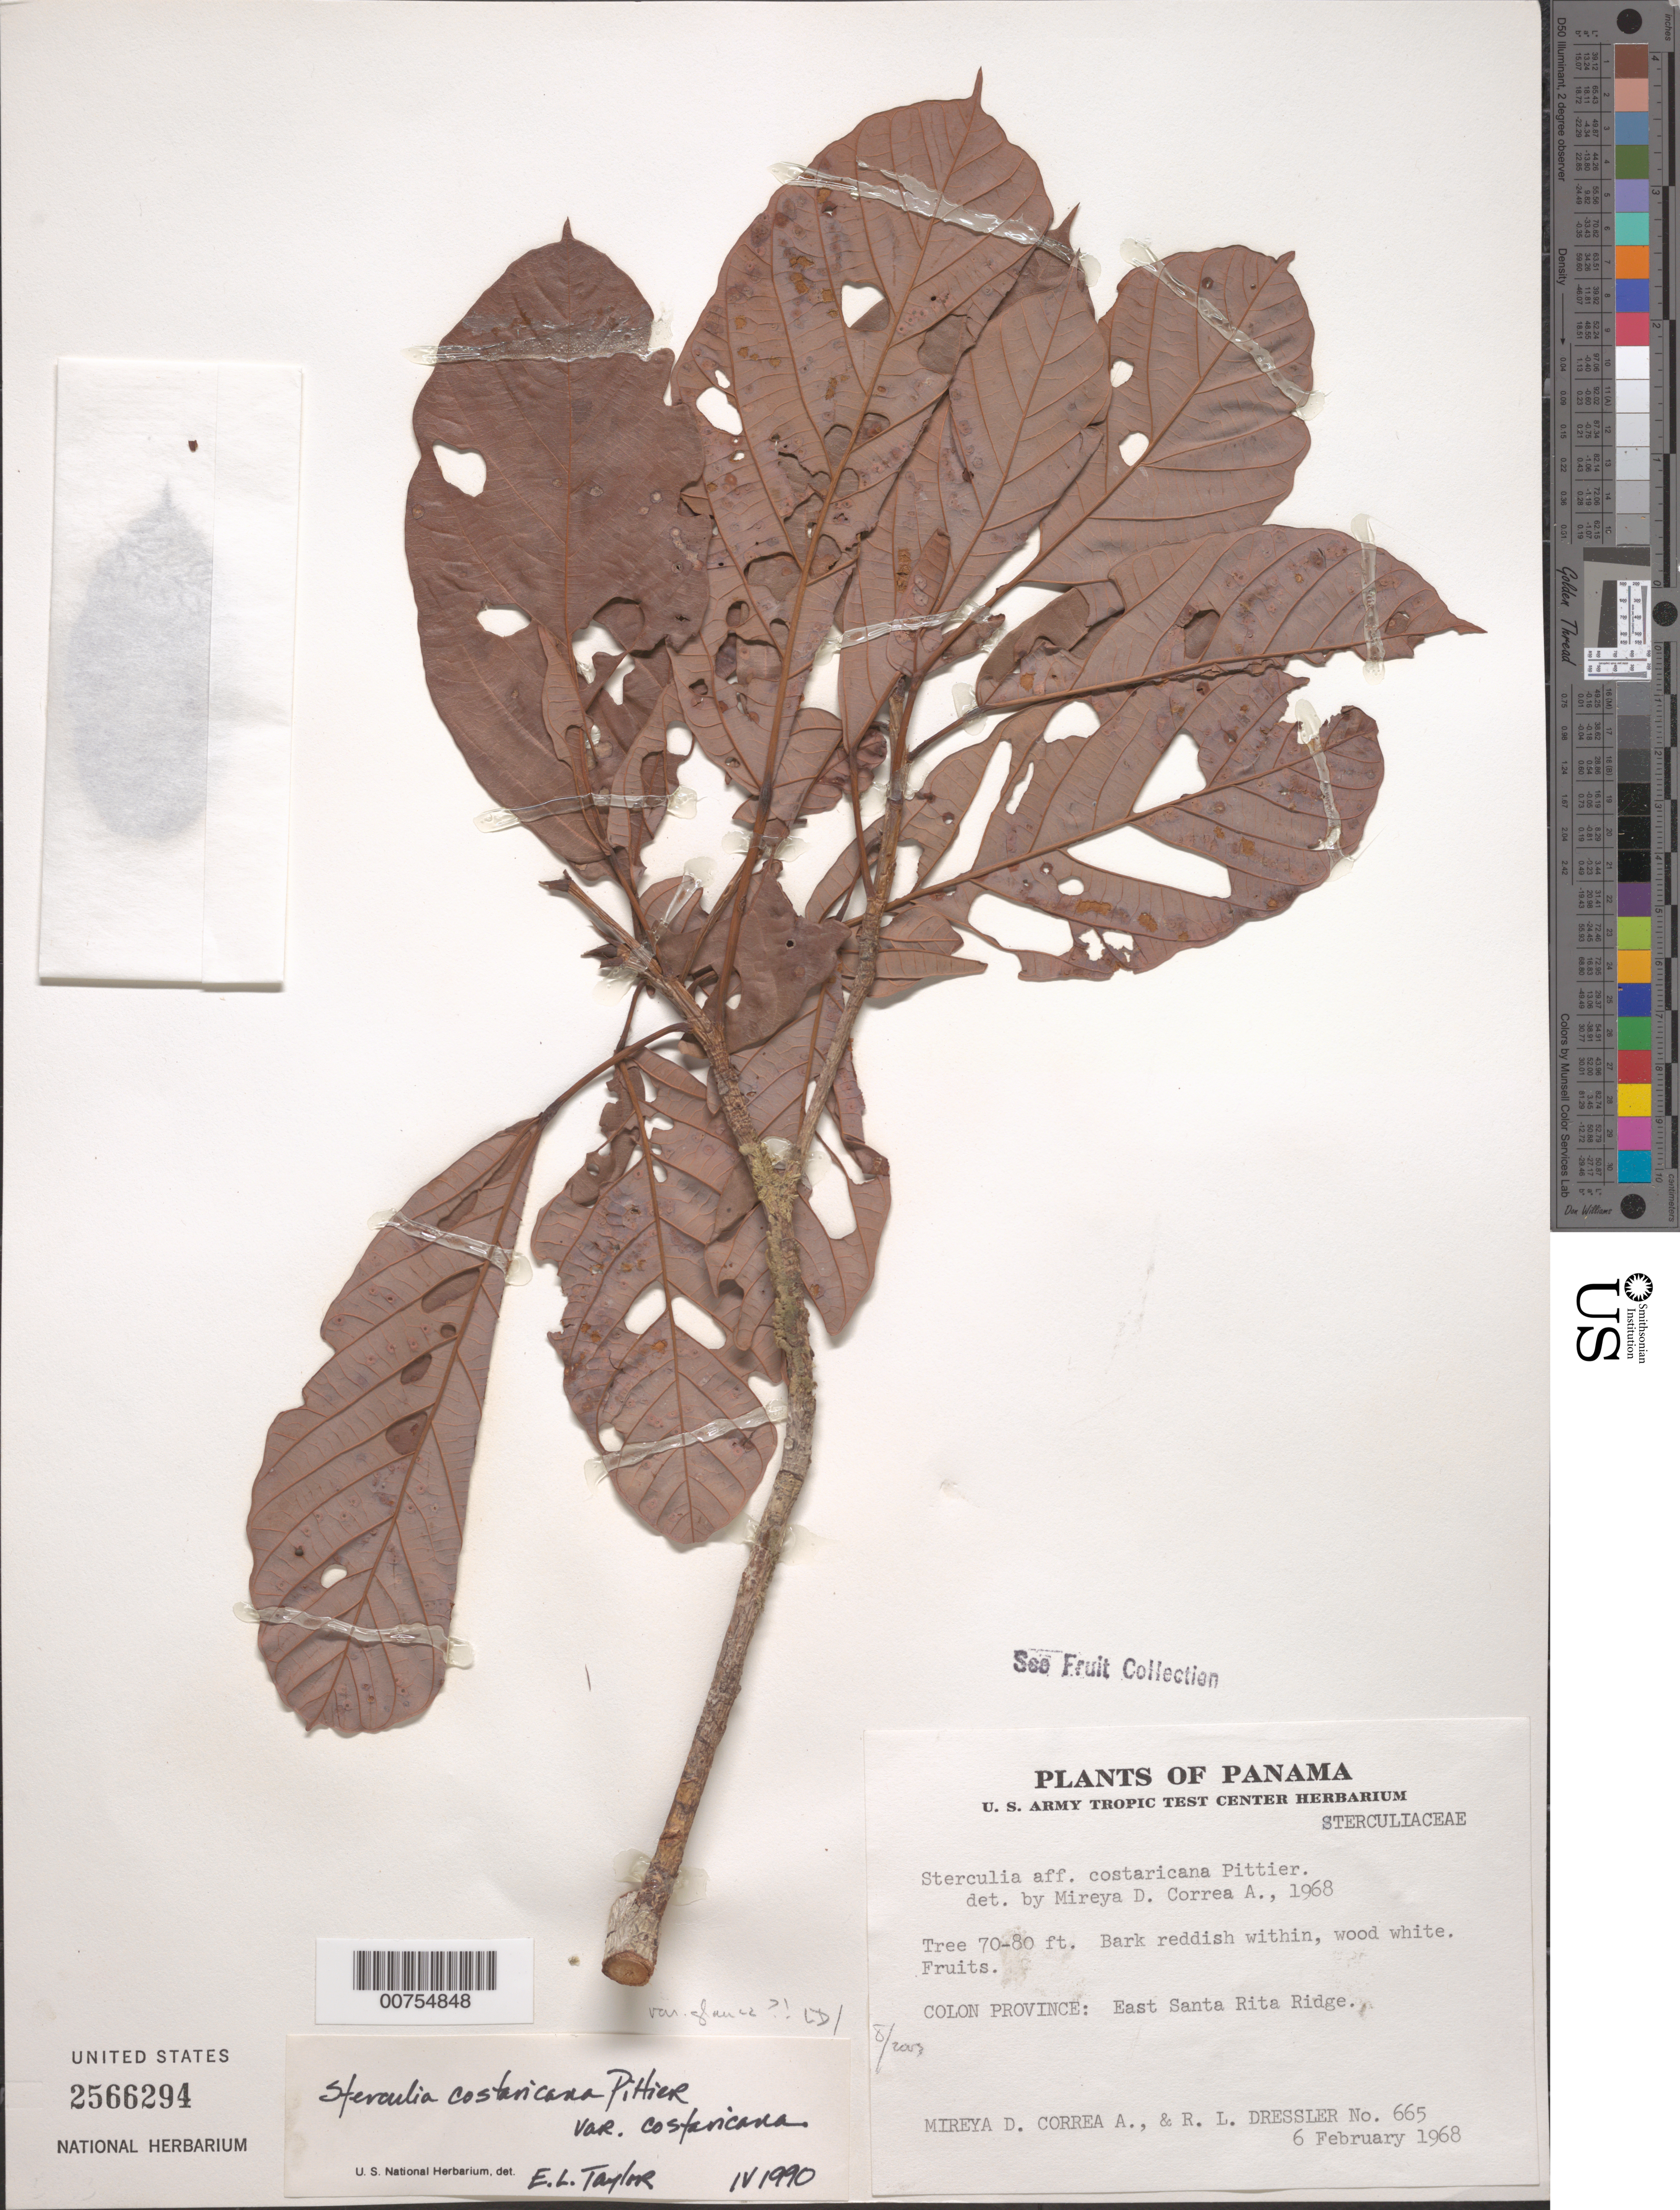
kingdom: Plantae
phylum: Tracheophyta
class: Magnoliopsida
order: Malvales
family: Malvaceae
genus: Sterculia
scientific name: Sterculia costaricana var. costaricana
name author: Pittier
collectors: M. D. Corrêa-A. & R. Dressler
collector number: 665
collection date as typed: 06 Feb 1968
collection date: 1968-02-06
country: Panama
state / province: Colón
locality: East Santa Rita Ridge.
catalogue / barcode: US 2566294